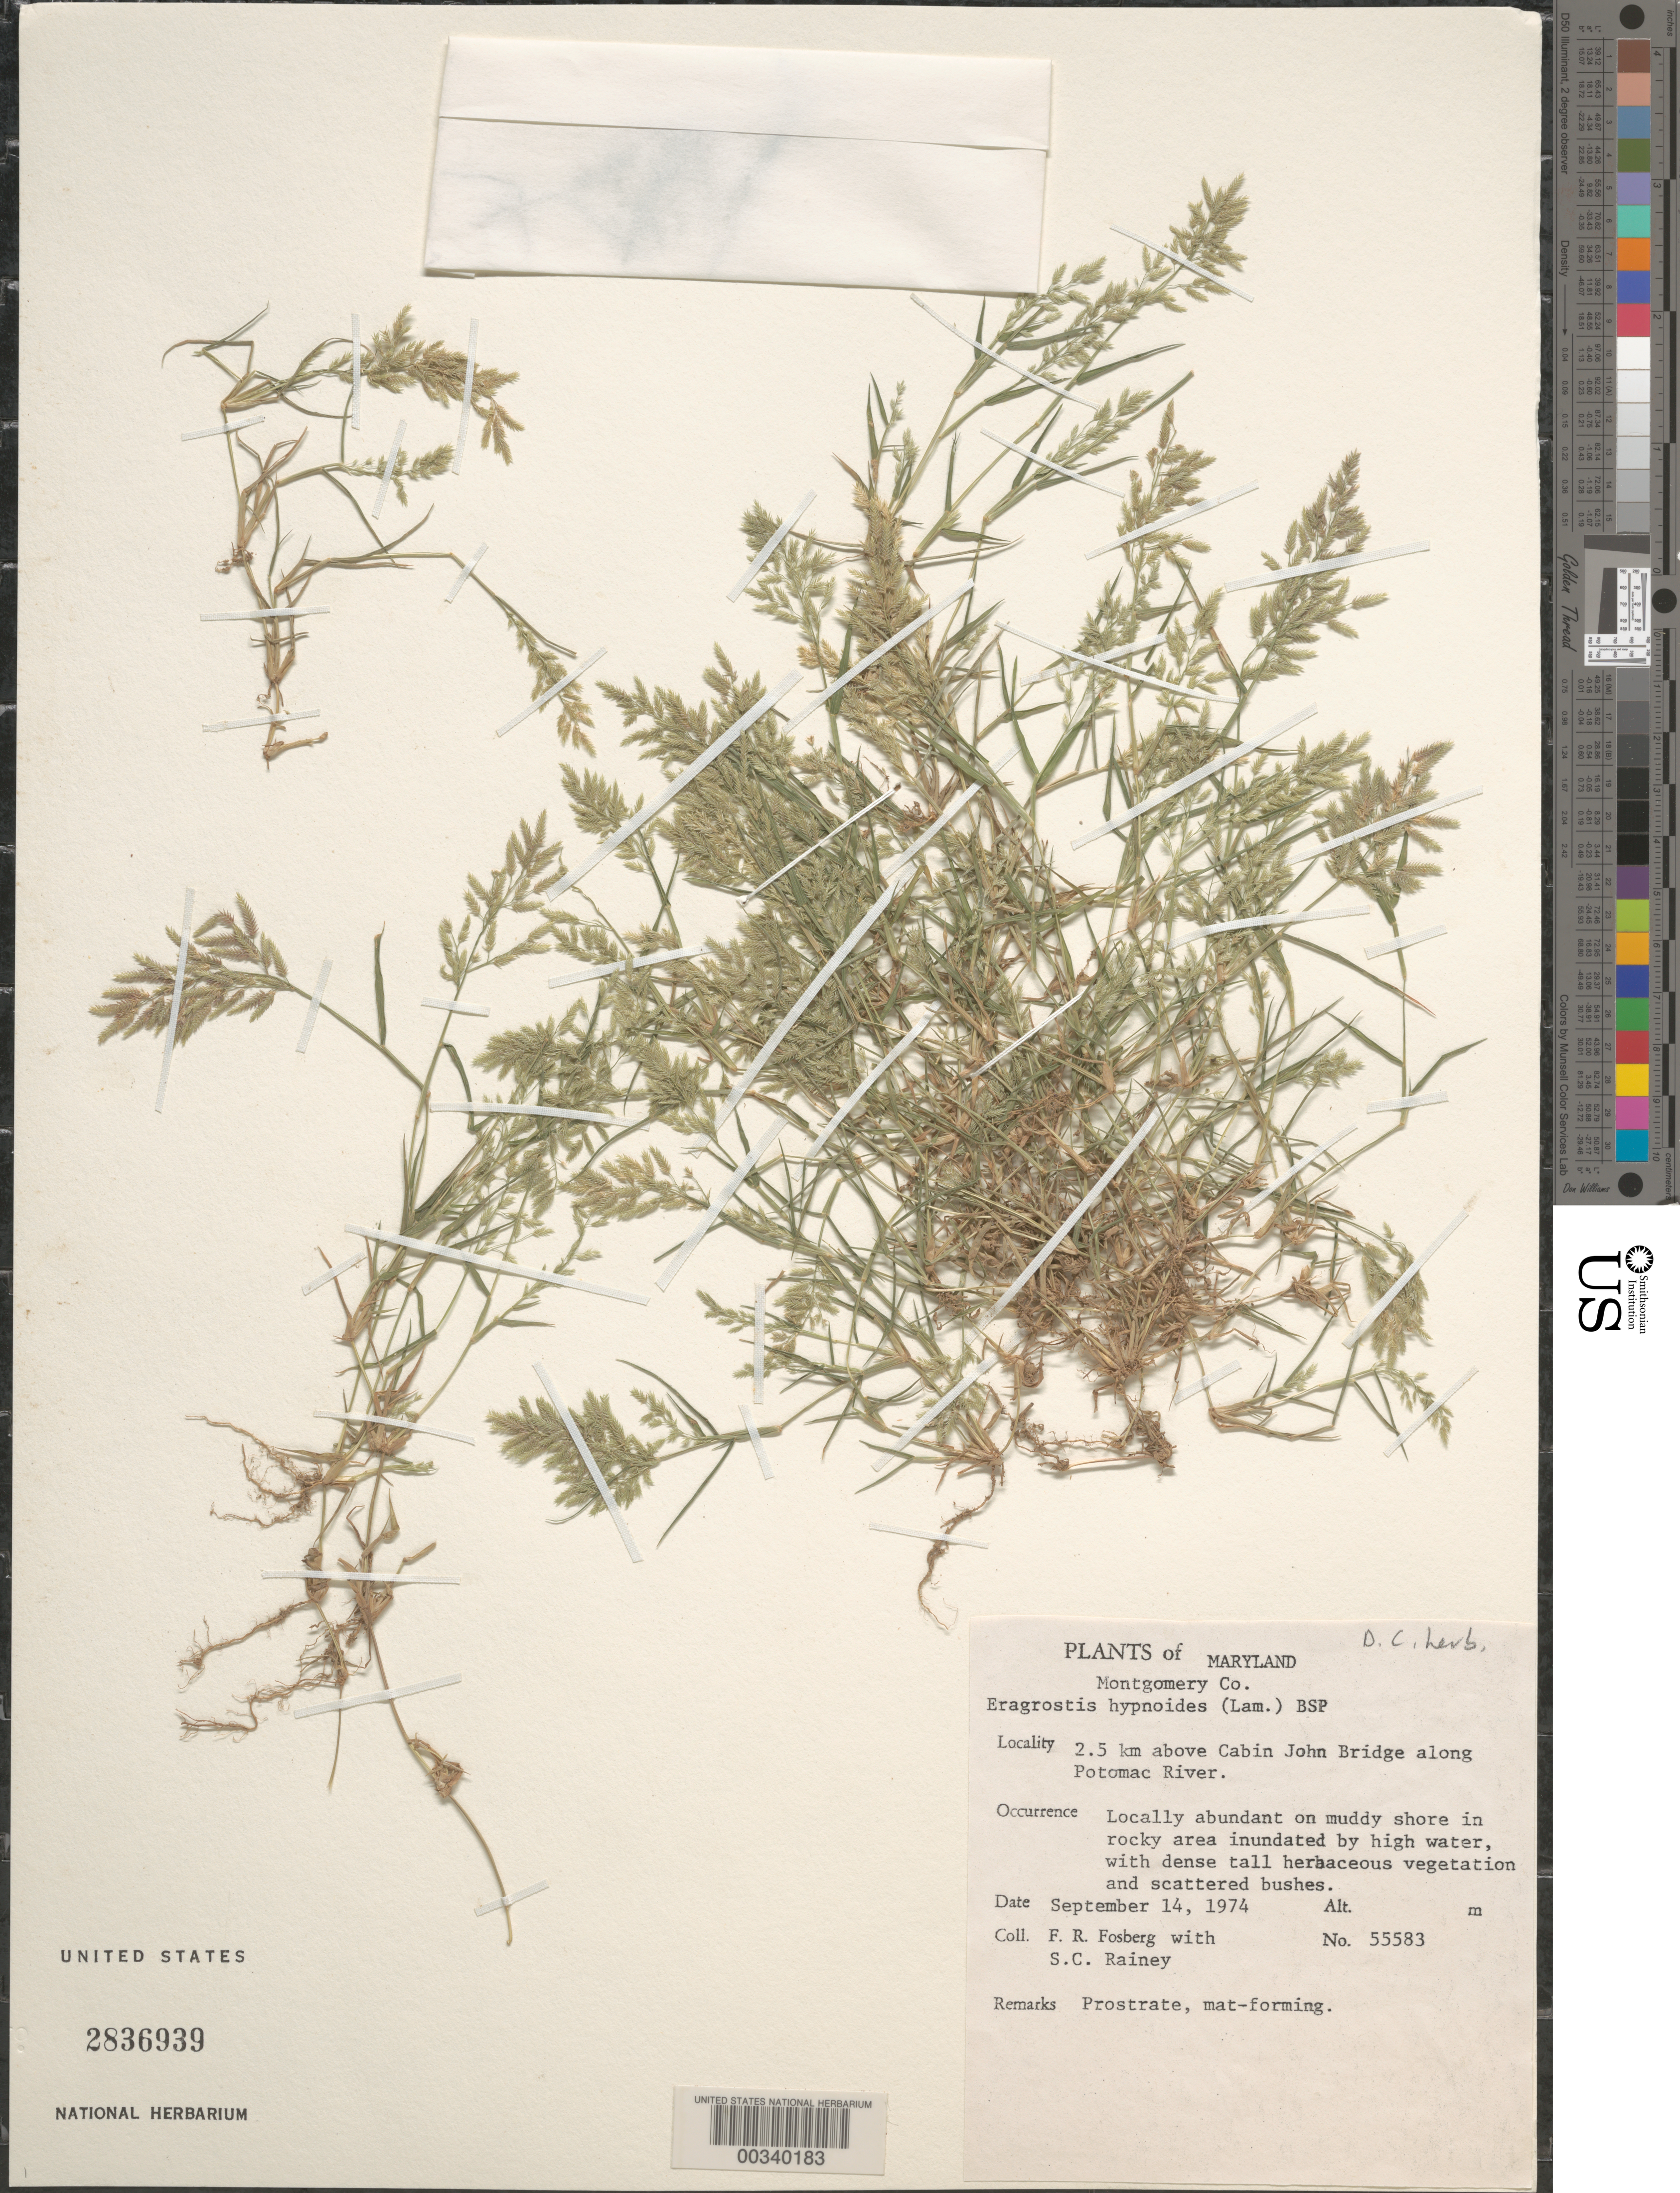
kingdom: Plantae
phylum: Tracheophyta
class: Liliopsida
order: Poales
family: Poaceae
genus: Eragrostis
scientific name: Eragrostis hypnoides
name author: (Lam.) Britton, Stearns & Poggenb.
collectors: F. R. Fosberg & S. C. Rainey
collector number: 55583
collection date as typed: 14 Sep 1974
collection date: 1974-09-14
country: United States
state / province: Maryland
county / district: Montgomery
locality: Above Cabin John Bridge, Potomac River C. & O. Canal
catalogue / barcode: US 2836939